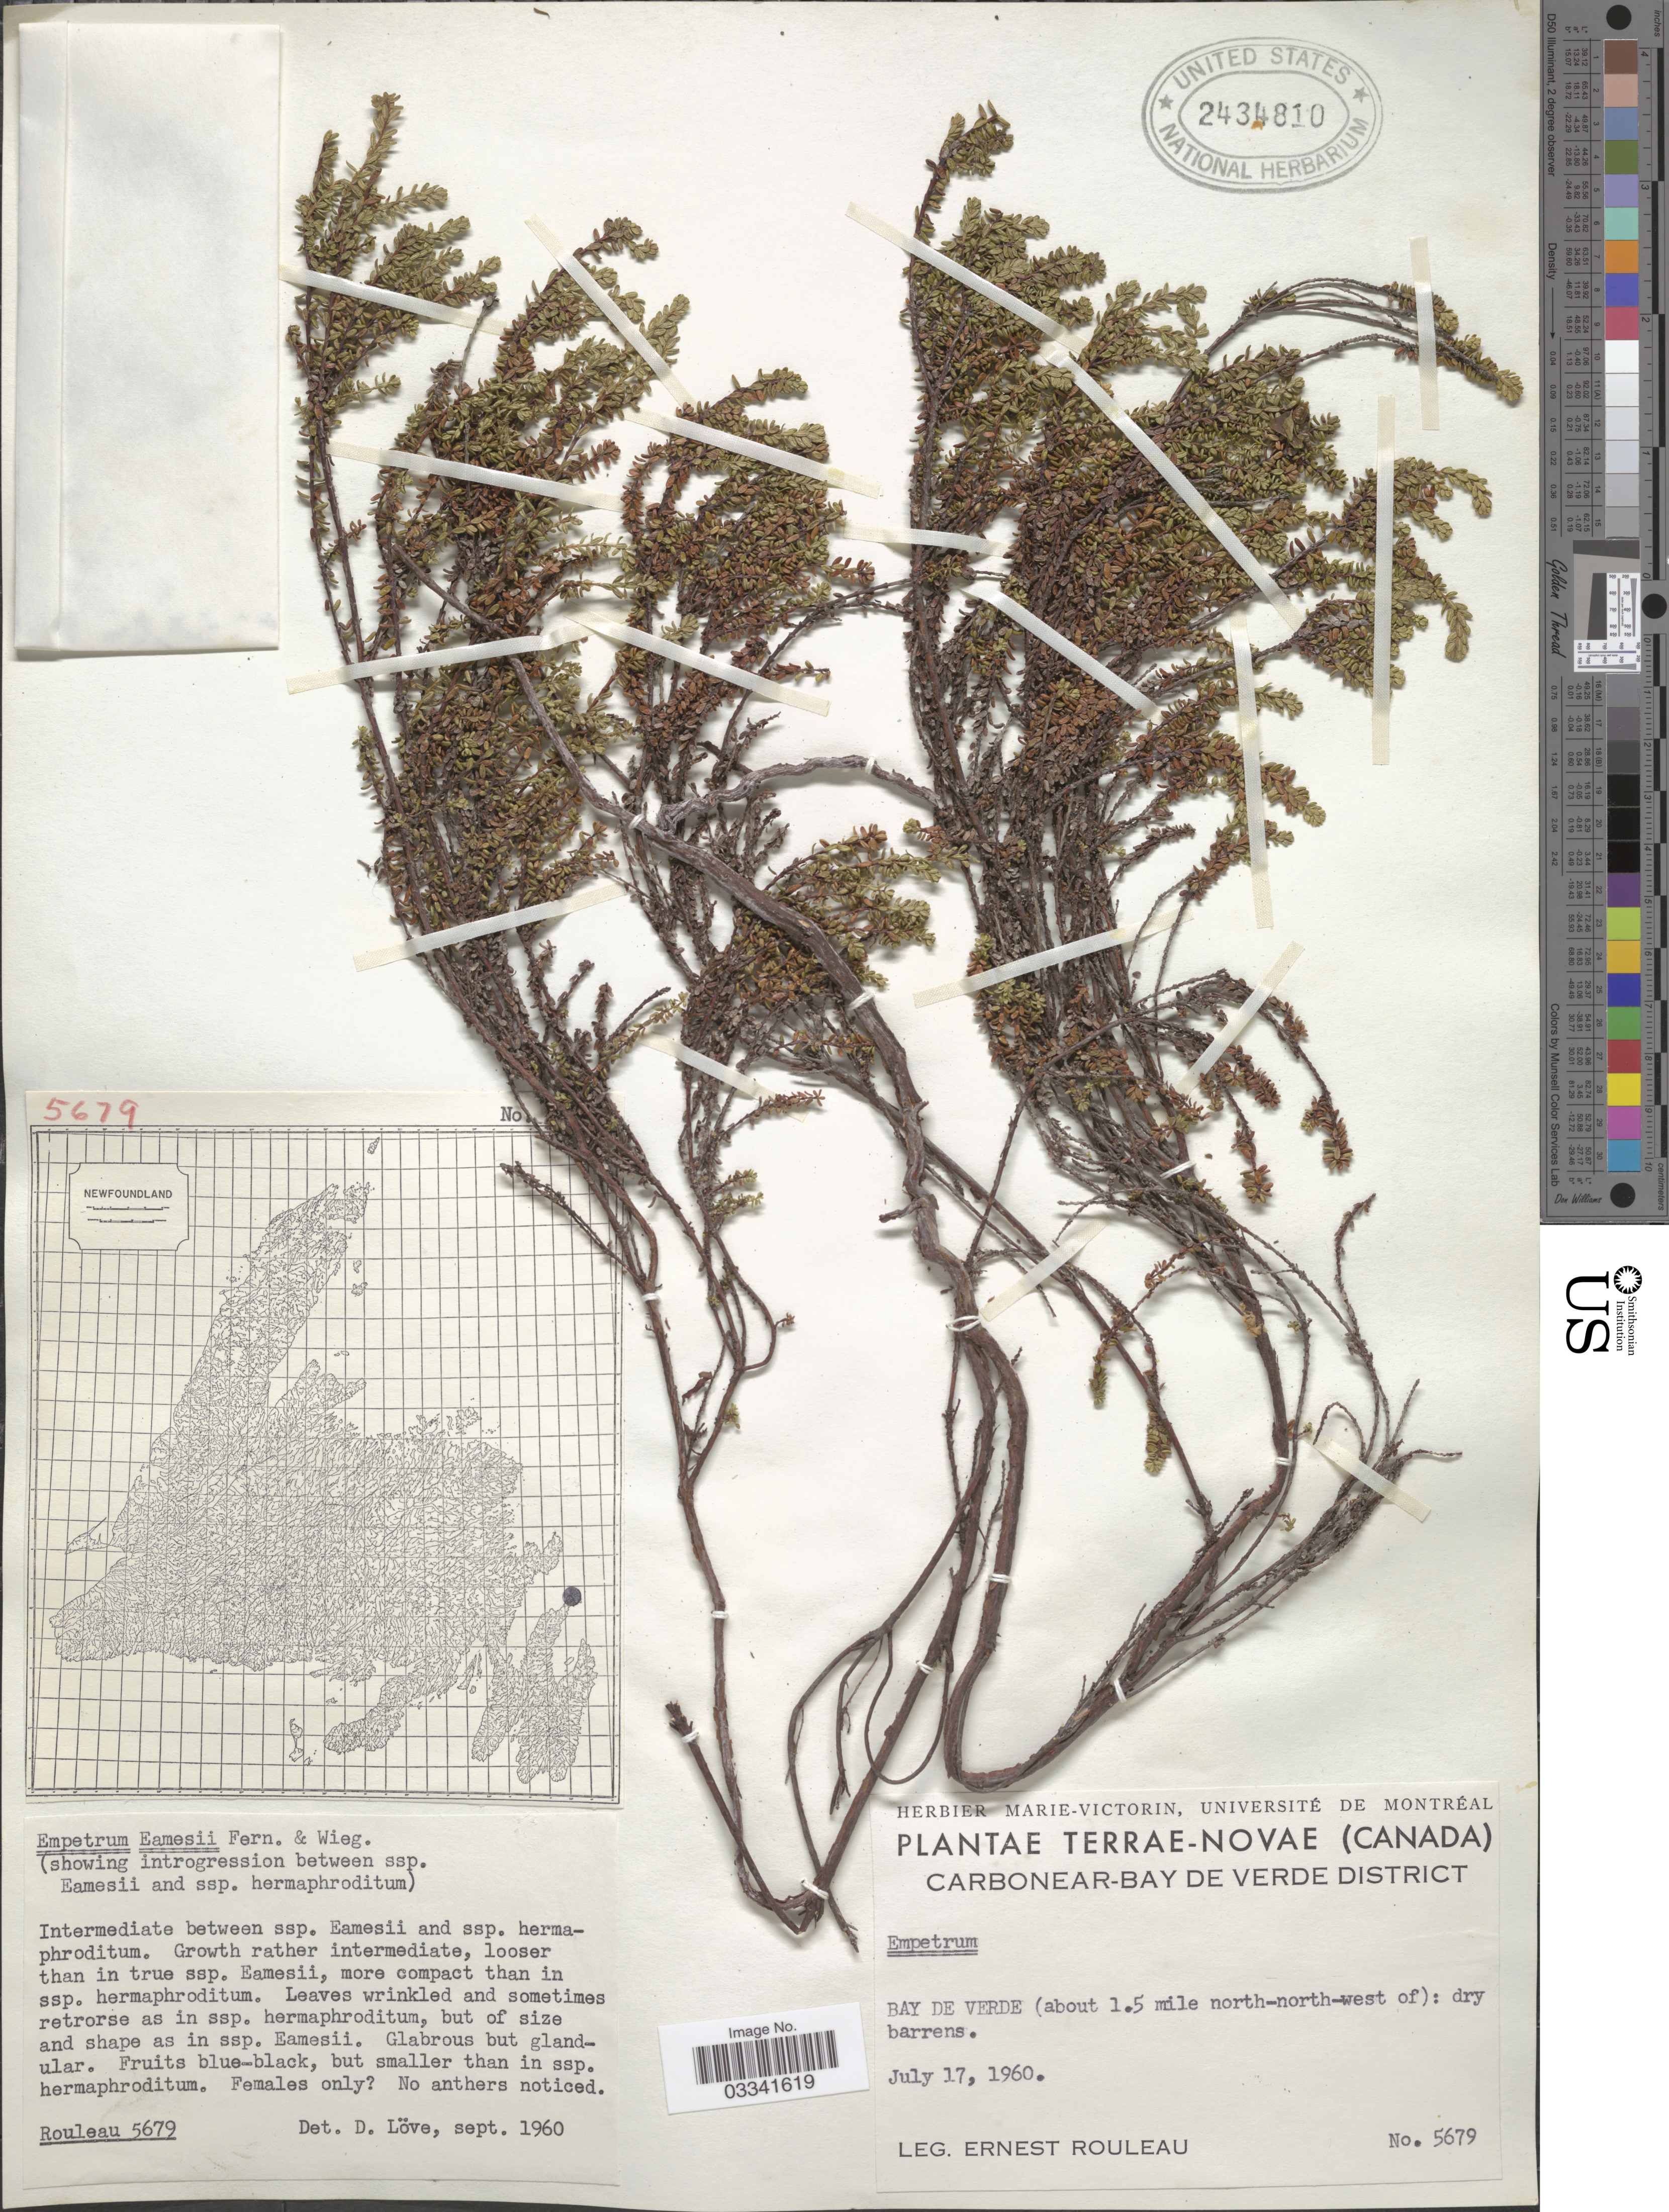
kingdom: Plantae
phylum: Tracheophyta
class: Magnoliopsida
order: Ericales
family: Ericaceae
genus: Empetrum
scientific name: Empetrum eamesii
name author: Fernald & Wiegand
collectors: J. Rouleau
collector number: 5679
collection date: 1960-07-17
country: Canada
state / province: Newfoundland and Labrador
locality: Terrae - Novae. Carbonear-Bay de Verde District. Bay de Verde (about 1.5 mile north-north-west of): dry barrens.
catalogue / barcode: US 2434810